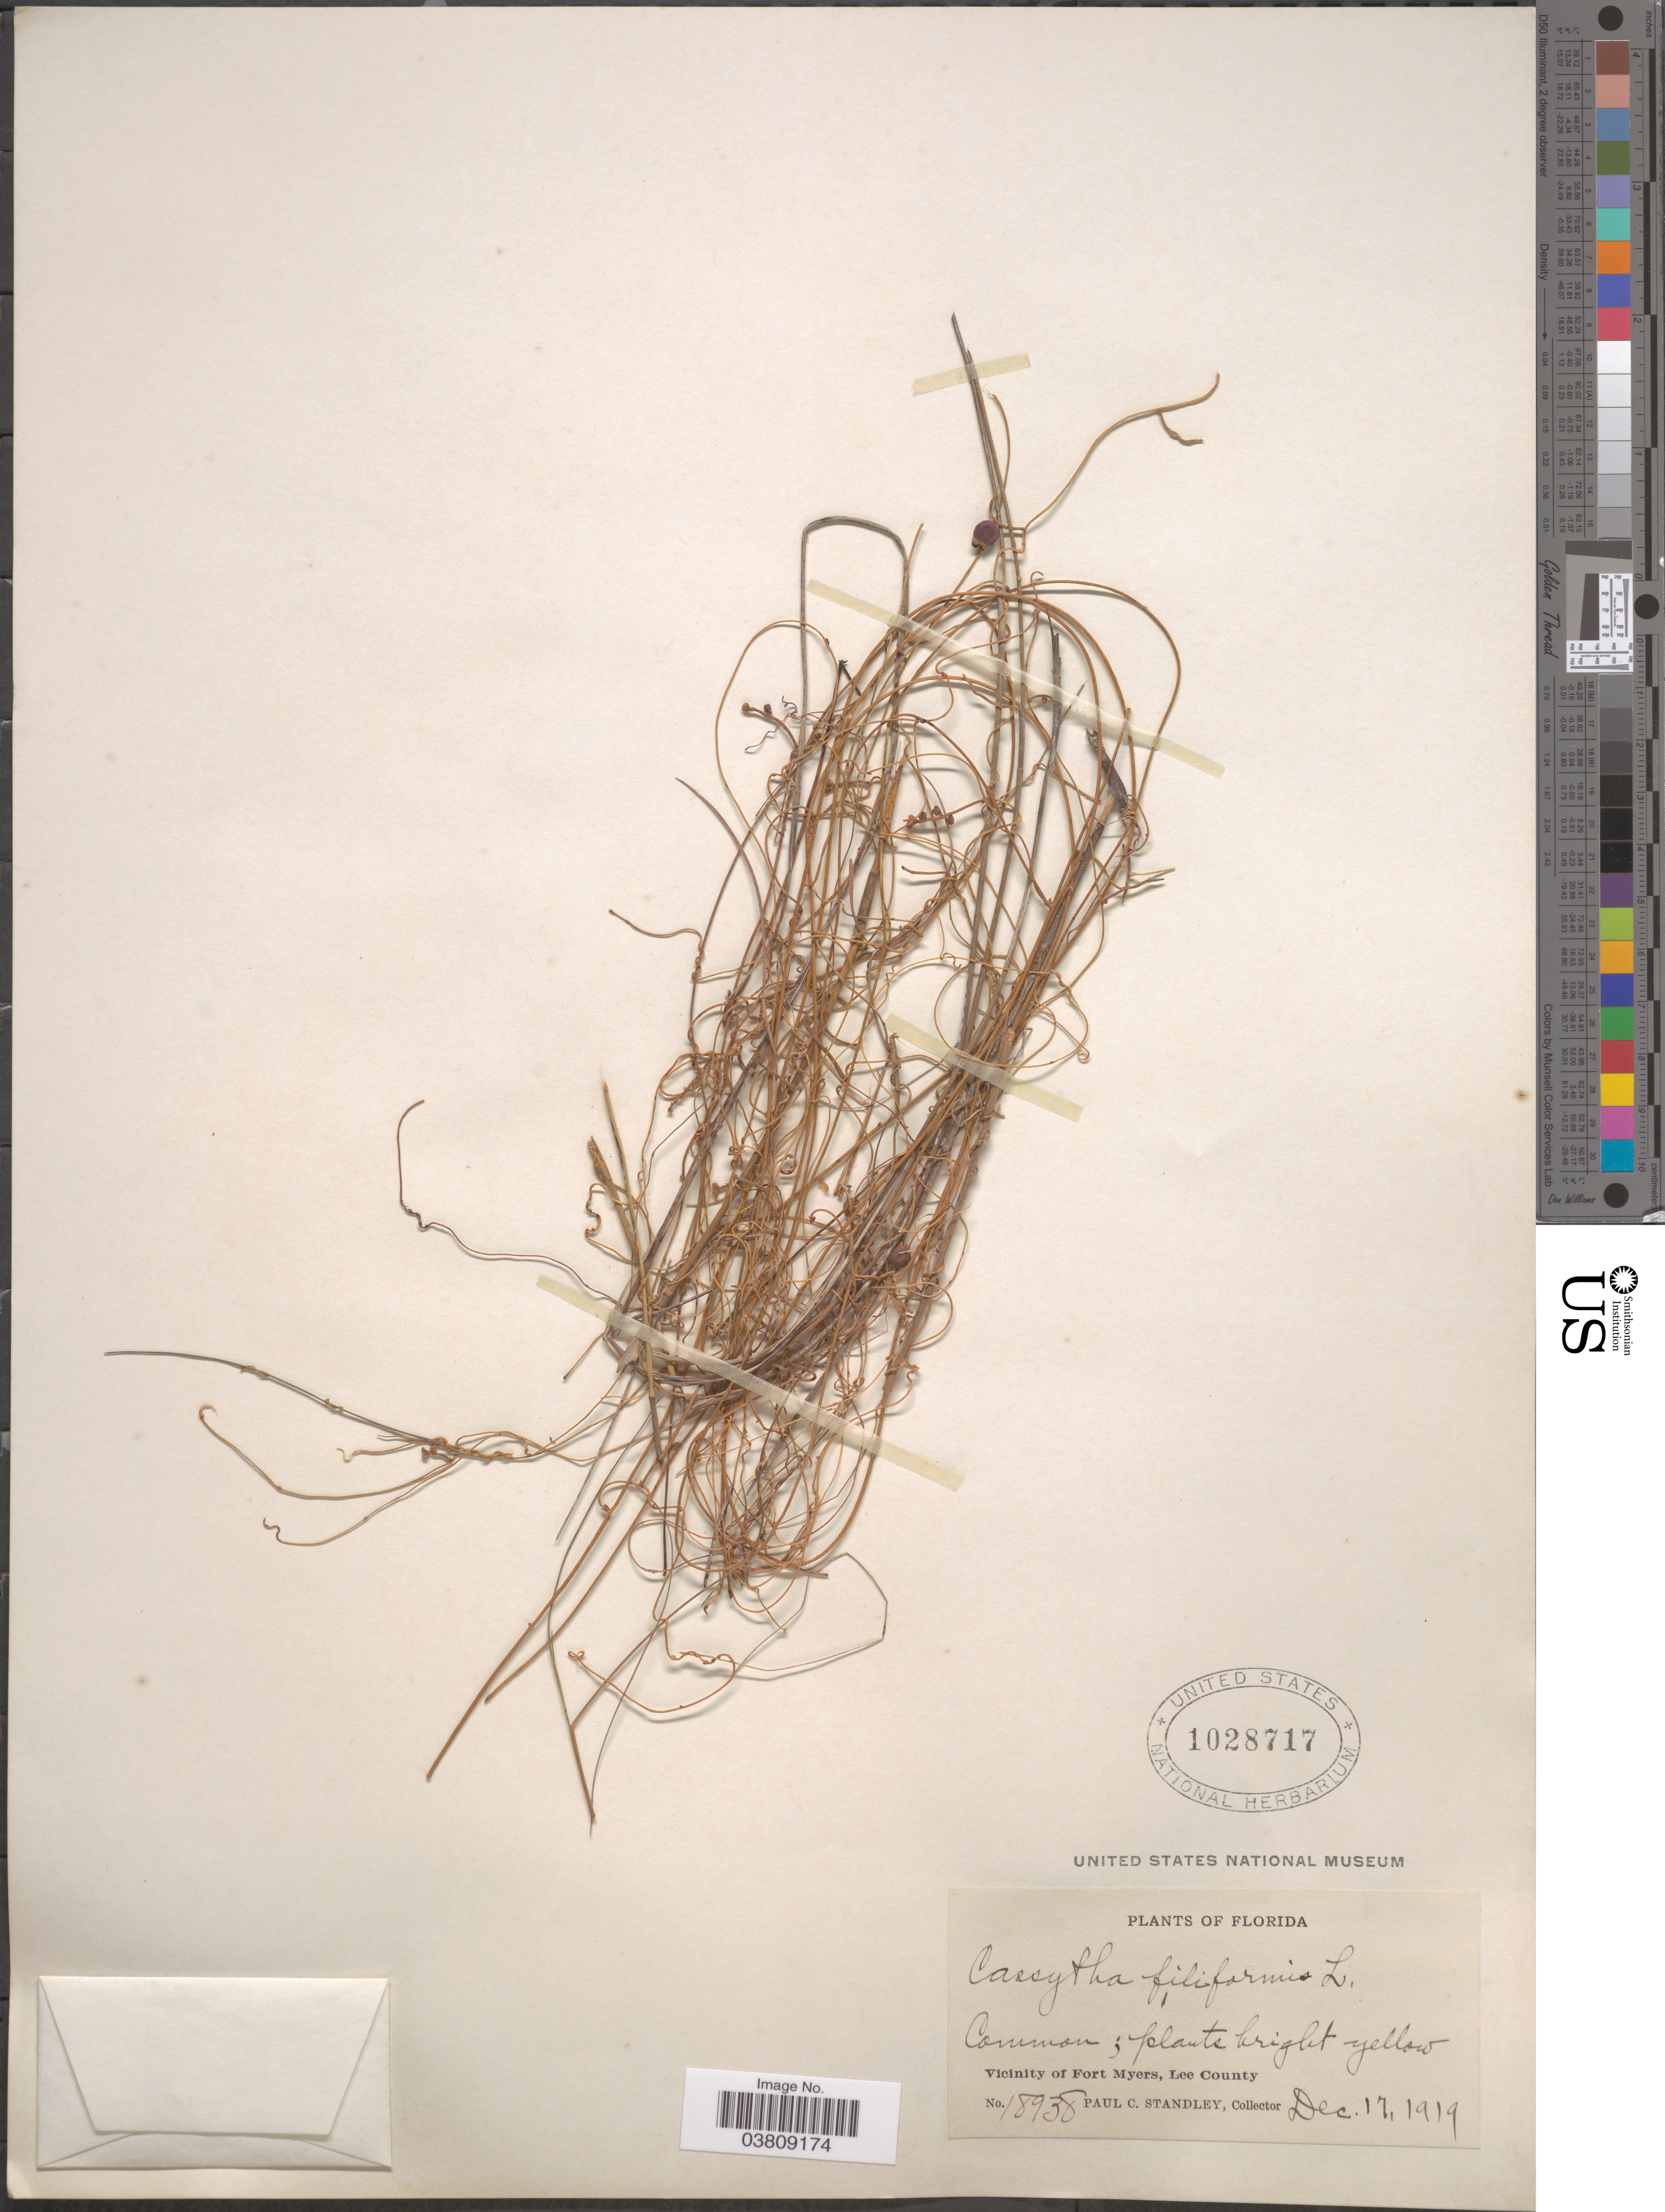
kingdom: Plantae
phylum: Tracheophyta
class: Magnoliopsida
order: Laurales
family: Lauraceae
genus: Cassytha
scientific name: Cassytha filiformis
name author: L.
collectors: P. C. Standley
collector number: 18938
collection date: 1919-12-17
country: United States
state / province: Florida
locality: Vicinity of Fort Myers, Lee County.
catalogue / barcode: US 1028717